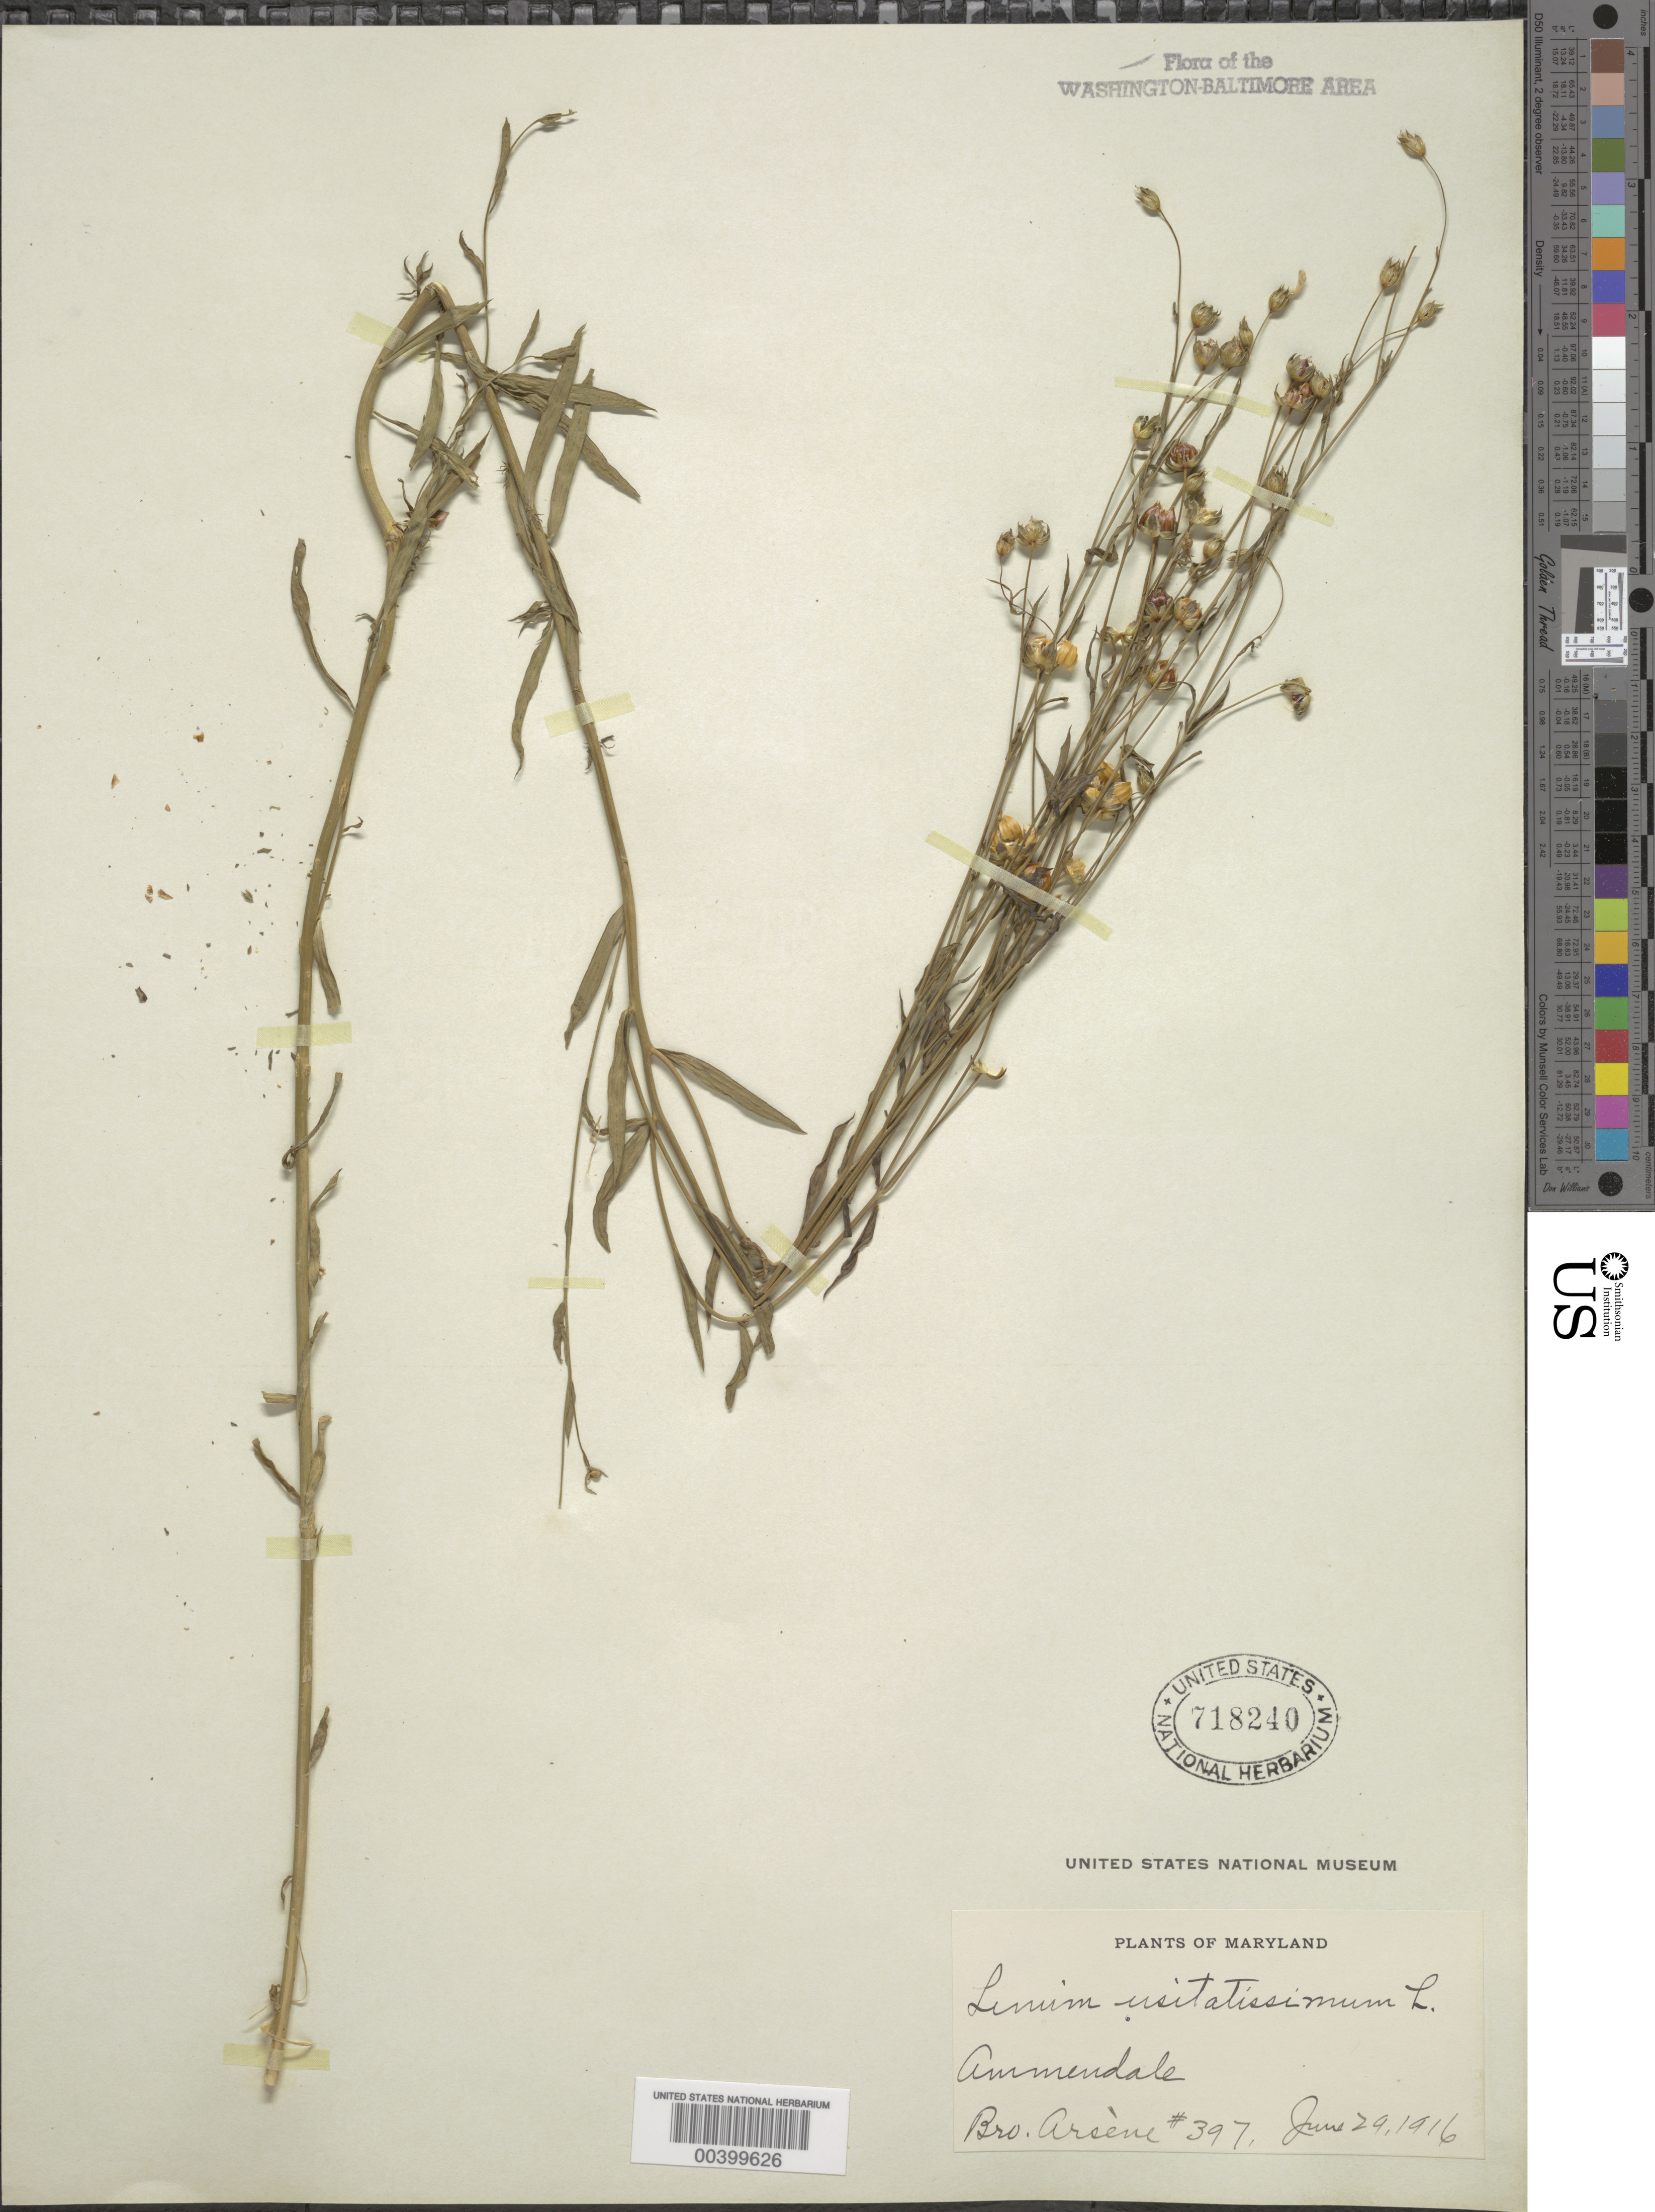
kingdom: Plantae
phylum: Tracheophyta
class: Magnoliopsida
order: Malpighiales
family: Linaceae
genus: Linum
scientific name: Linum usitatissimum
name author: L.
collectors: Bro. G. Arsène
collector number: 397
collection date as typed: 29 Jun 1916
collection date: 1916-06-29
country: United States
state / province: Maryland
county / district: Prince George's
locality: Ammendale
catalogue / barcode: US 718240